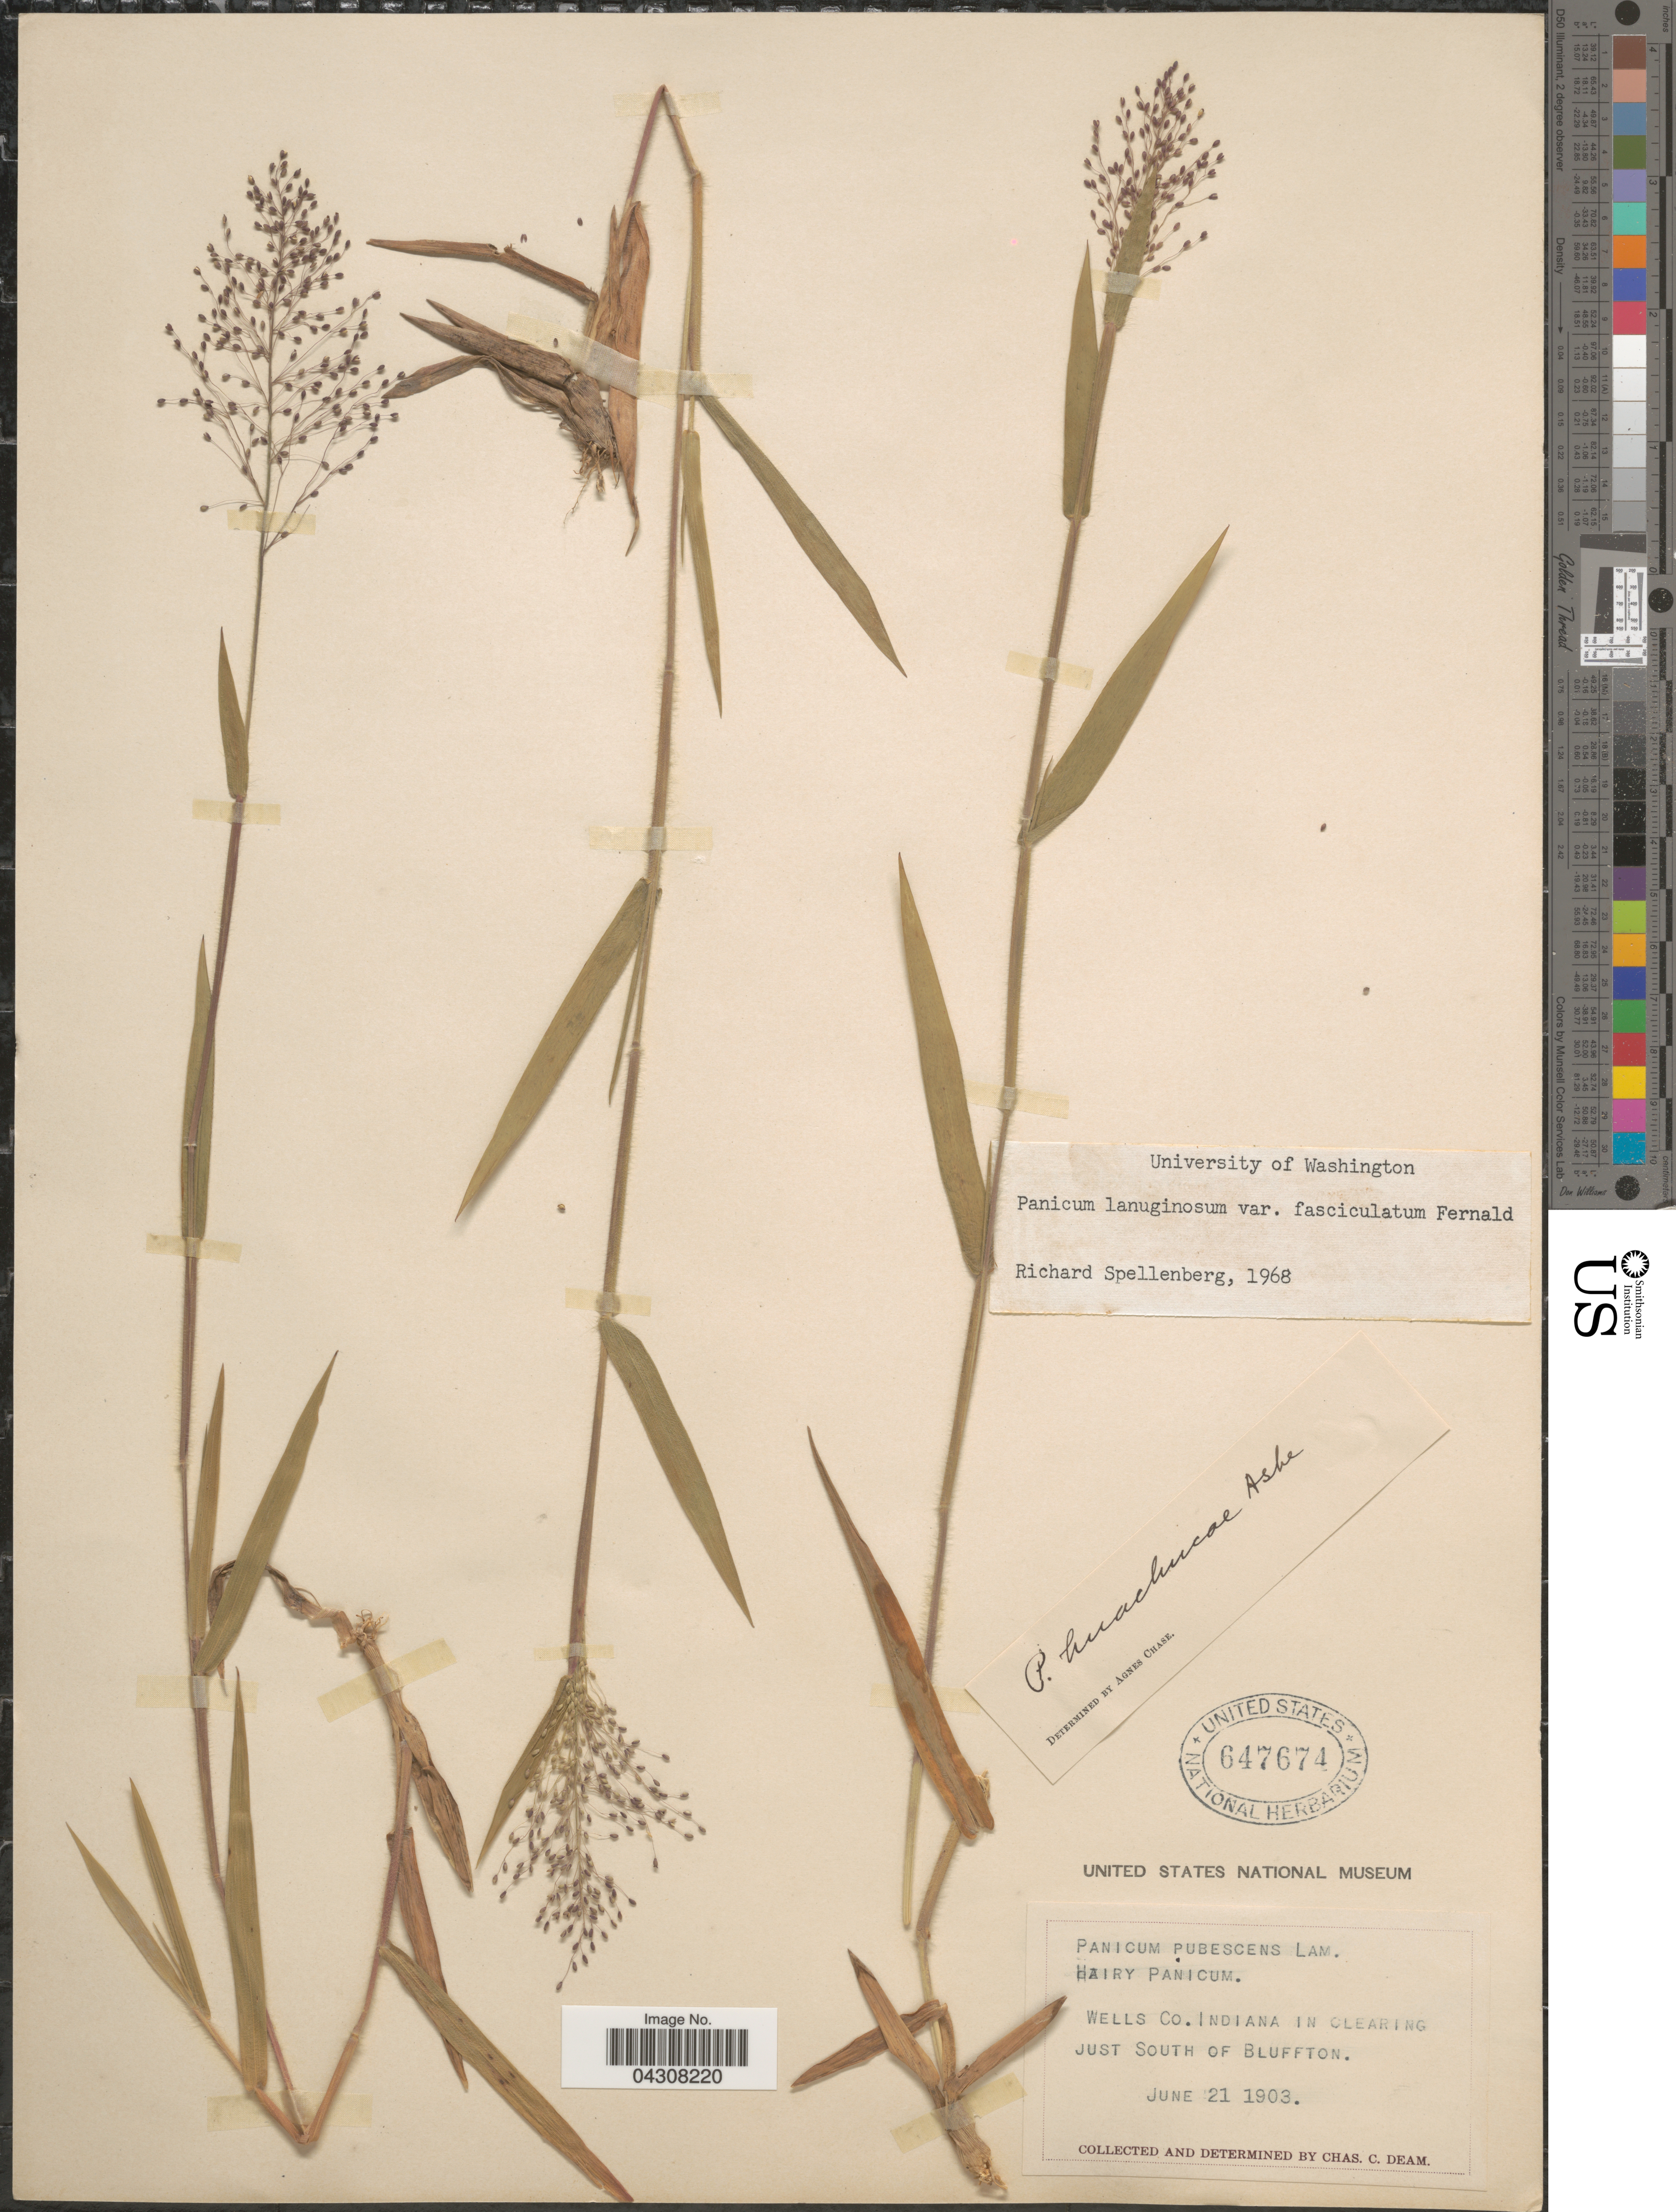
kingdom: Plantae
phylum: Tracheophyta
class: Liliopsida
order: Poales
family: Poaceae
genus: Dichanthelium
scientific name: Dichanthelium acuminatum var. acuminatum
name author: (Sw.) Gould & C.A. Clark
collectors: C. C. Deam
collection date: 1903-06-21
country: United States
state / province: Indiana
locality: Wells Co. In clearing just South of Bluffton.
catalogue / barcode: US 647674